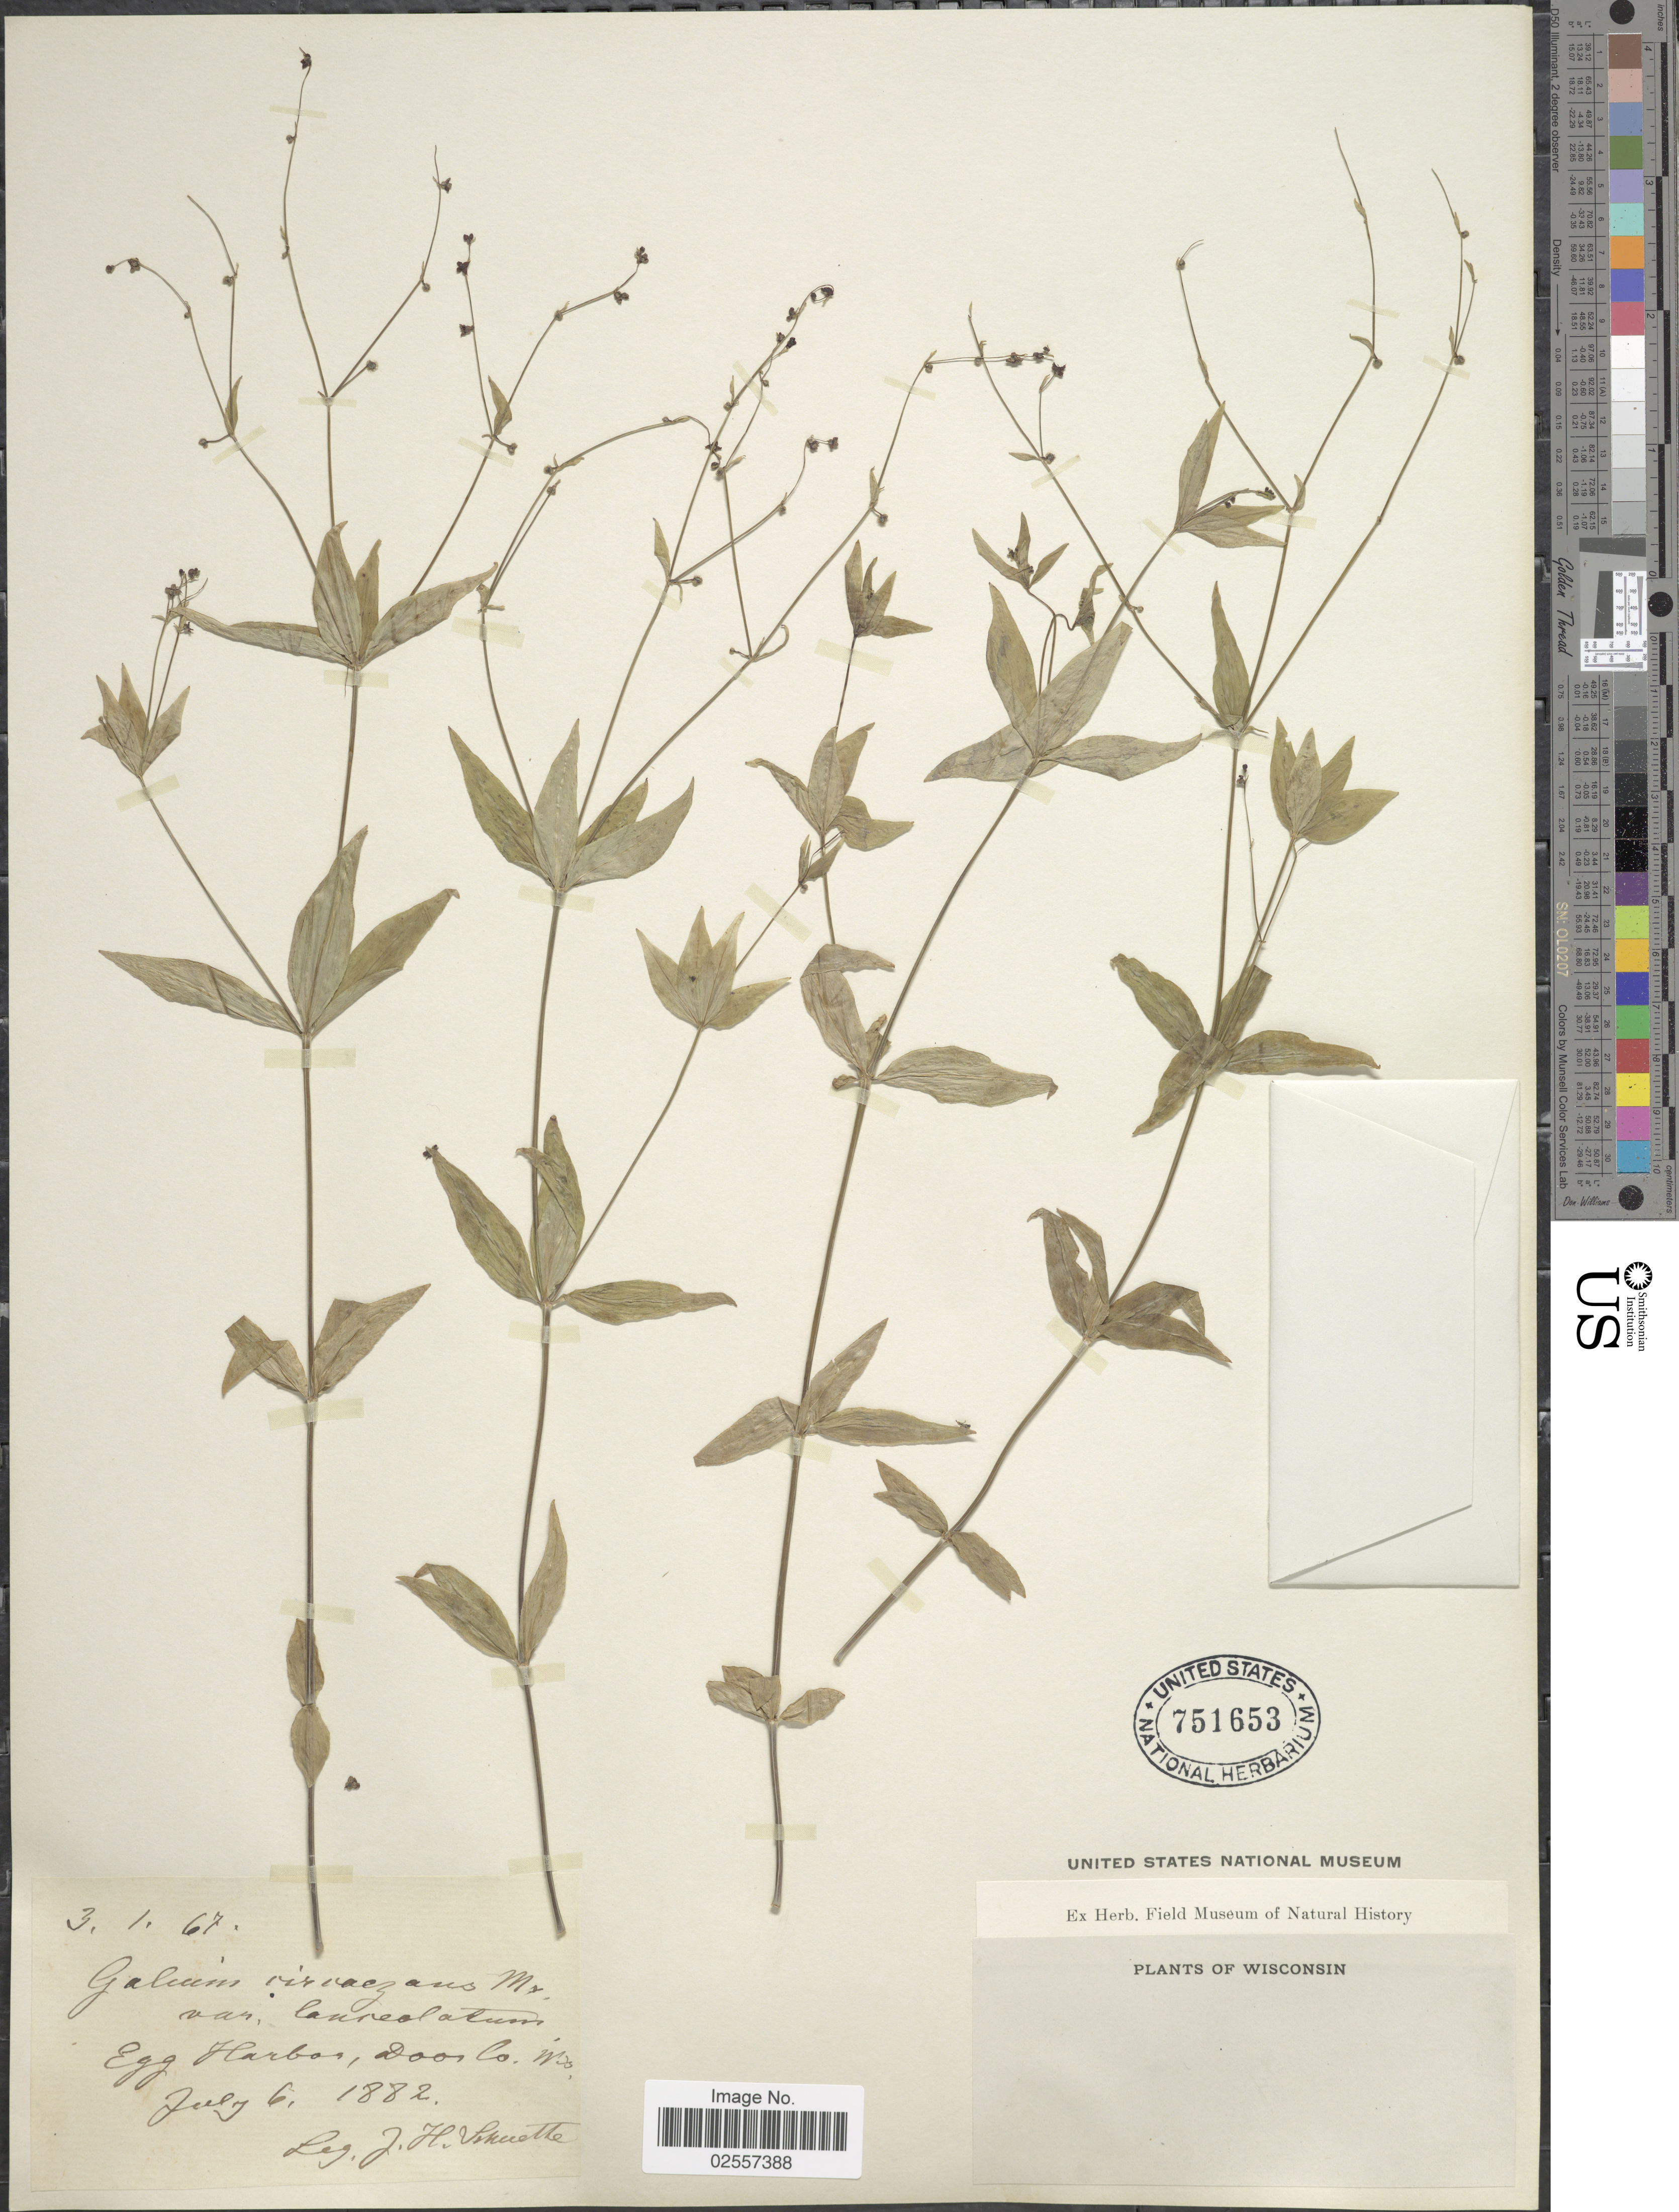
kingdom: Plantae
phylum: Tracheophyta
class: Magnoliopsida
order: Gentianales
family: Rubiaceae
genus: Galium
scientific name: Galium circaezans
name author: Michx.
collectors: J. H. Schuette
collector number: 3.1.67.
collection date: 1882-07-06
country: United States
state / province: Wisconsin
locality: Egg Harbor, Door Co.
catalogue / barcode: US 751653